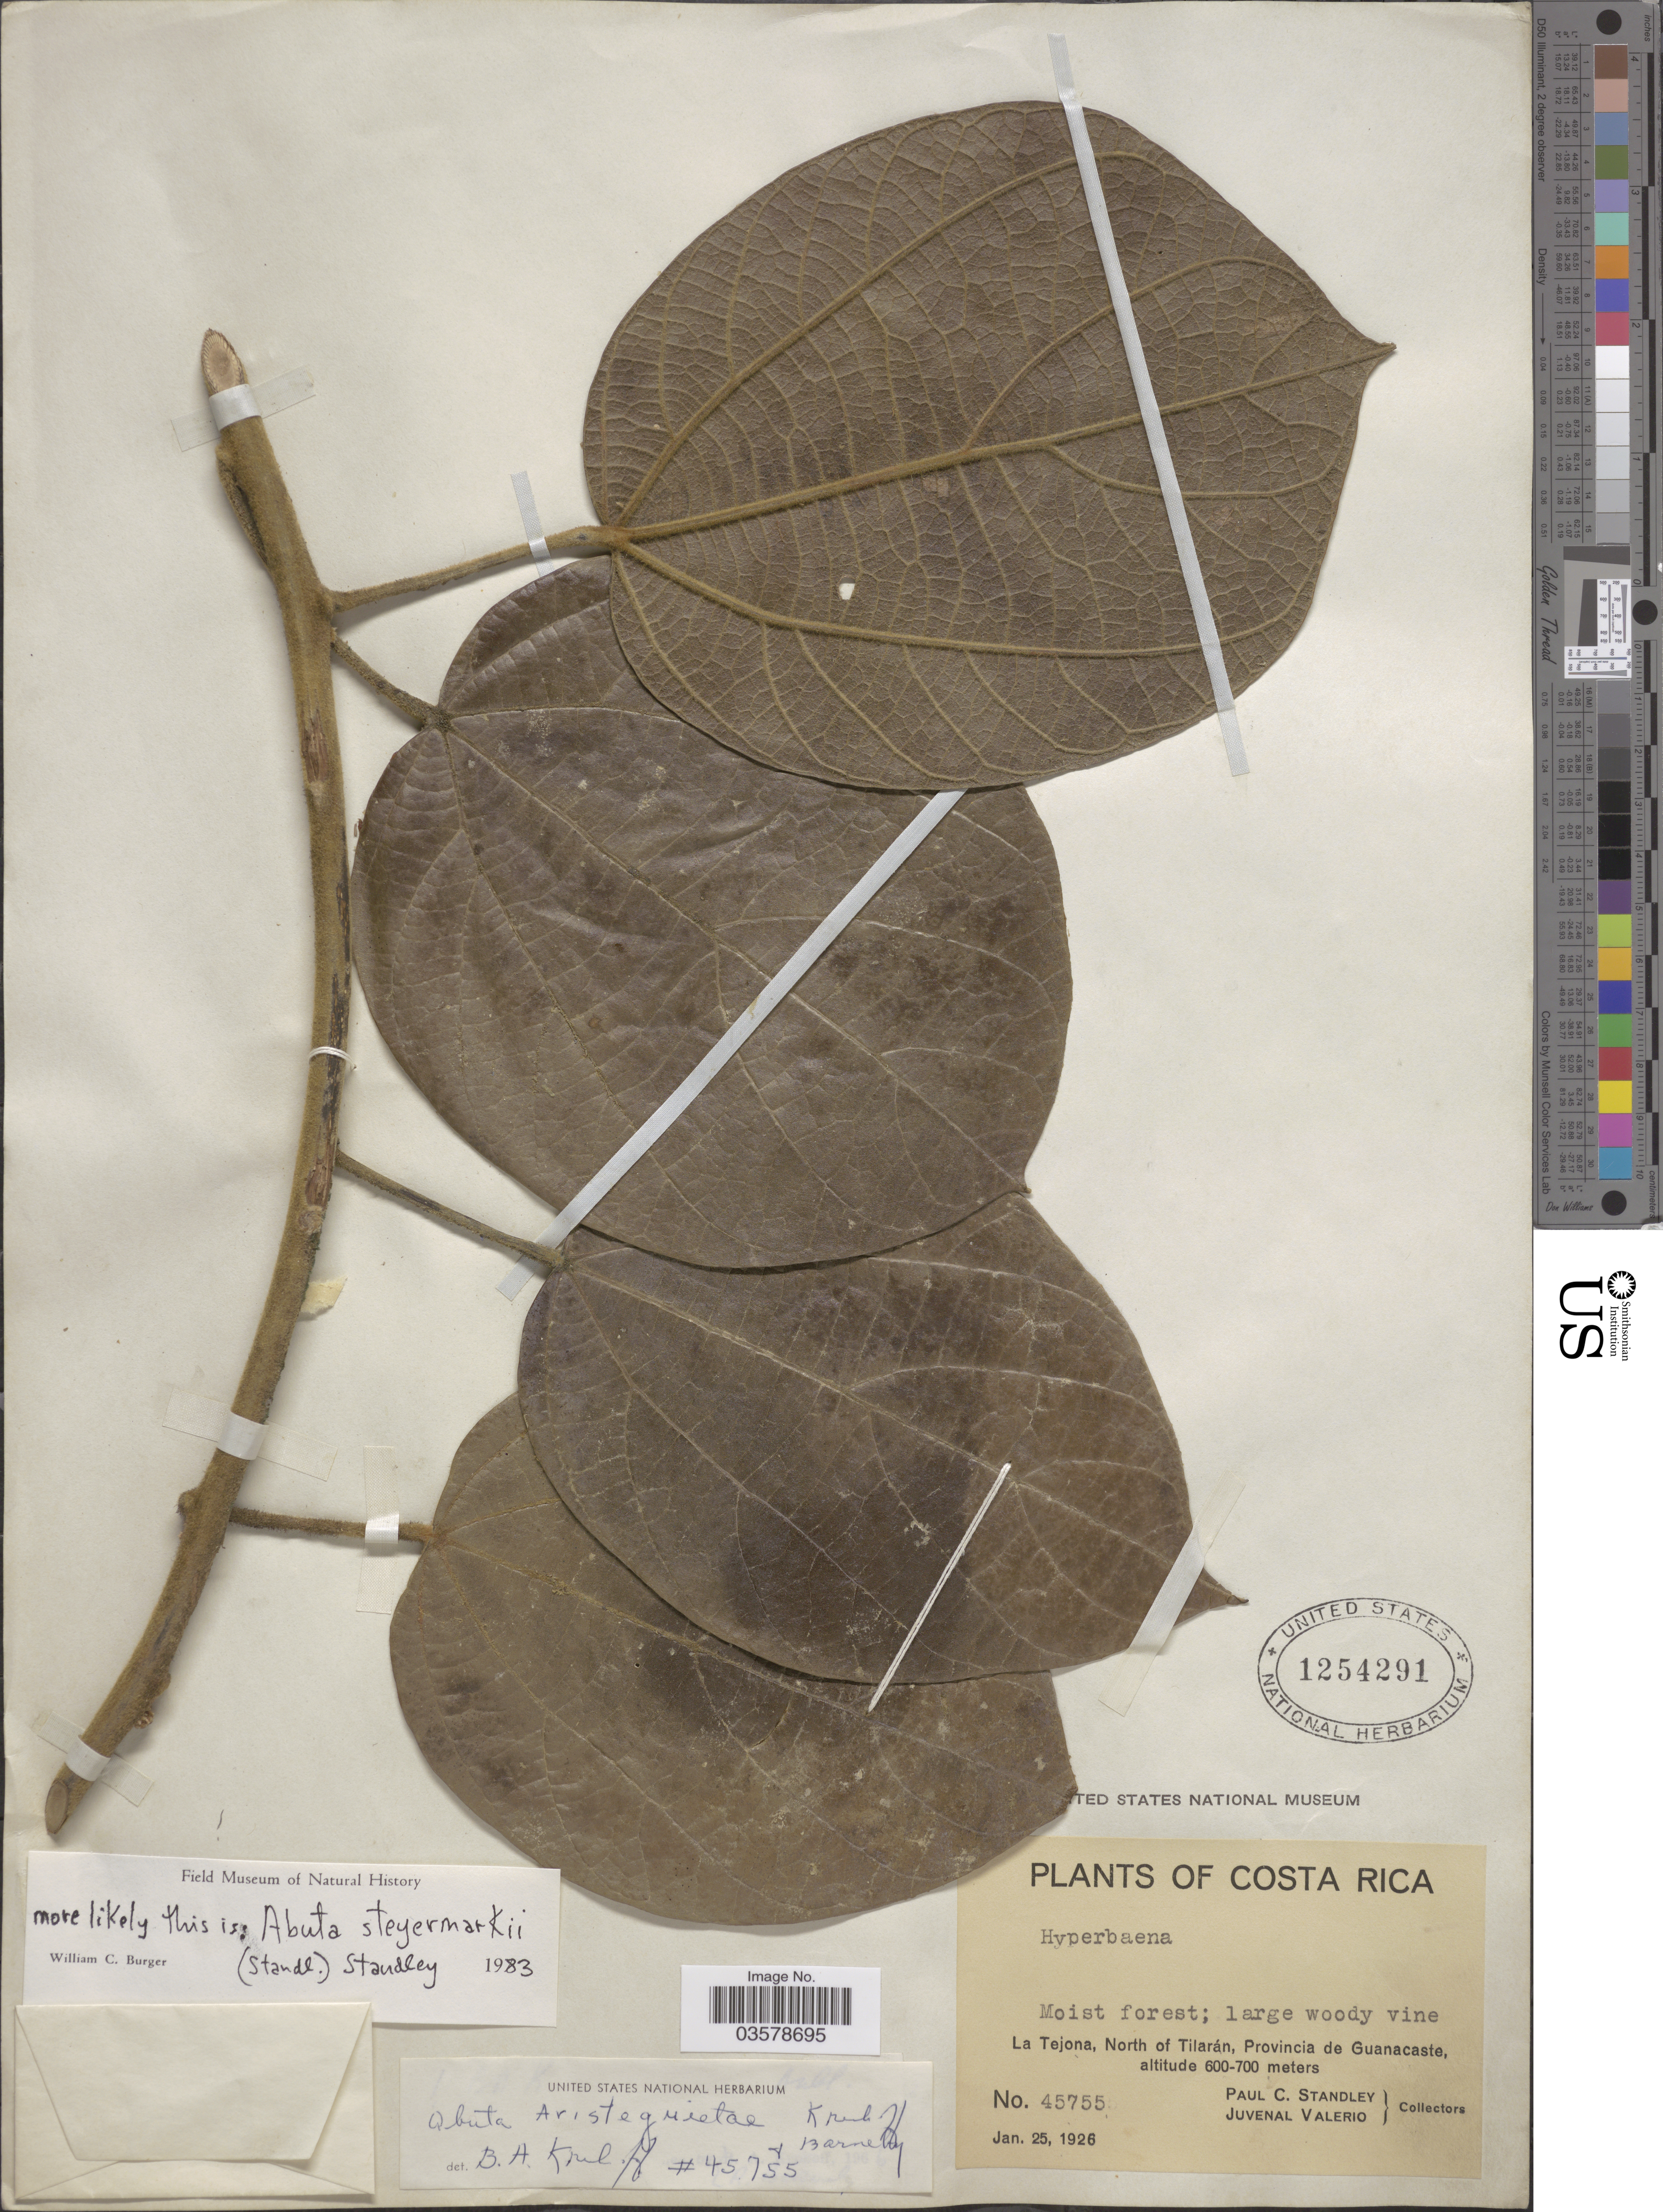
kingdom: Plantae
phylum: Tracheophyta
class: Magnoliopsida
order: Ranunculales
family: Menispermaceae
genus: Abuta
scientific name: Abuta steyermarkii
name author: (Standl.) Standl.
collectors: P. C. Standley & J. Valerio R.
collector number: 45755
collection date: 1926-01-25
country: Costa Rica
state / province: Guanacaste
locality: La Tejona, North of Tilarán.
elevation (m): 600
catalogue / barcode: US 1254291